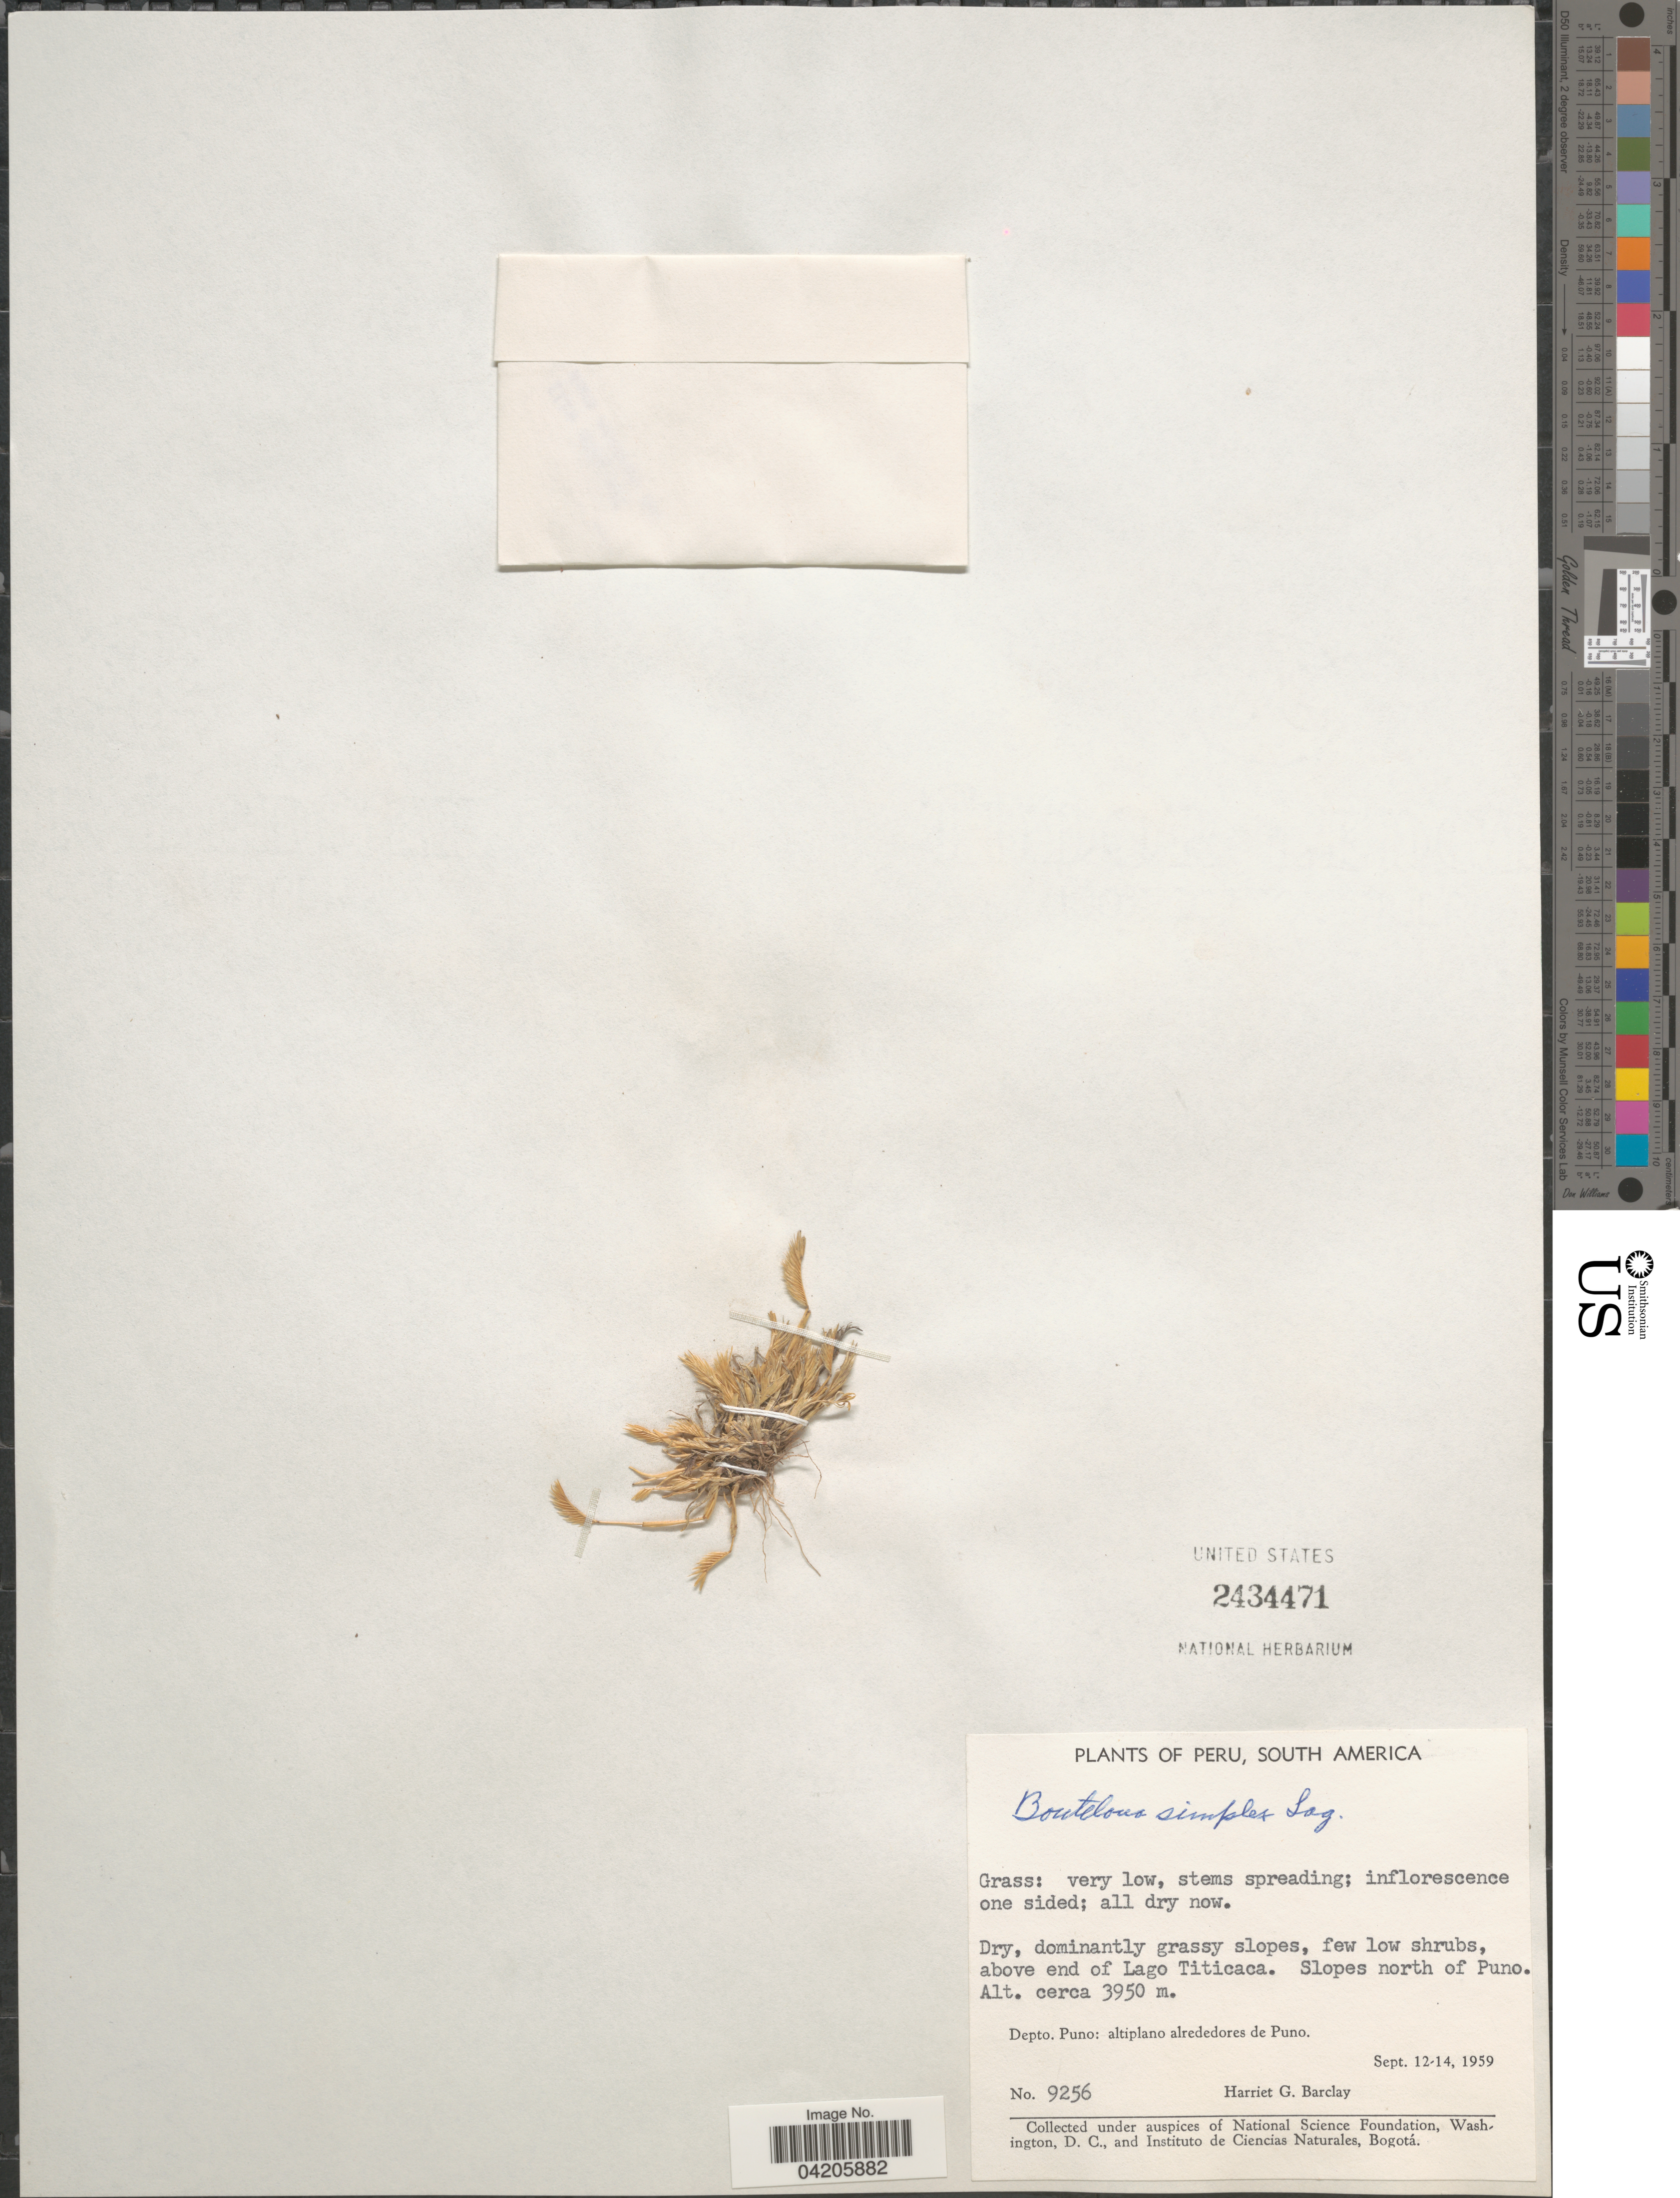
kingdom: Plantae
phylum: Tracheophyta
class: Liliopsida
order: Poales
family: Poaceae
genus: Bouteloua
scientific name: Bouteloua simplex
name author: Lag.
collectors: H. G. Barclay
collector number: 9256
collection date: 1959-09-12/1959-09-14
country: Peru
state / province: Puno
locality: Above end of Lago Titicaca. Slopes north of Puno. Depto. Puno: Altiplano alrededores de Puno.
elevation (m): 3950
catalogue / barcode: US 2434471